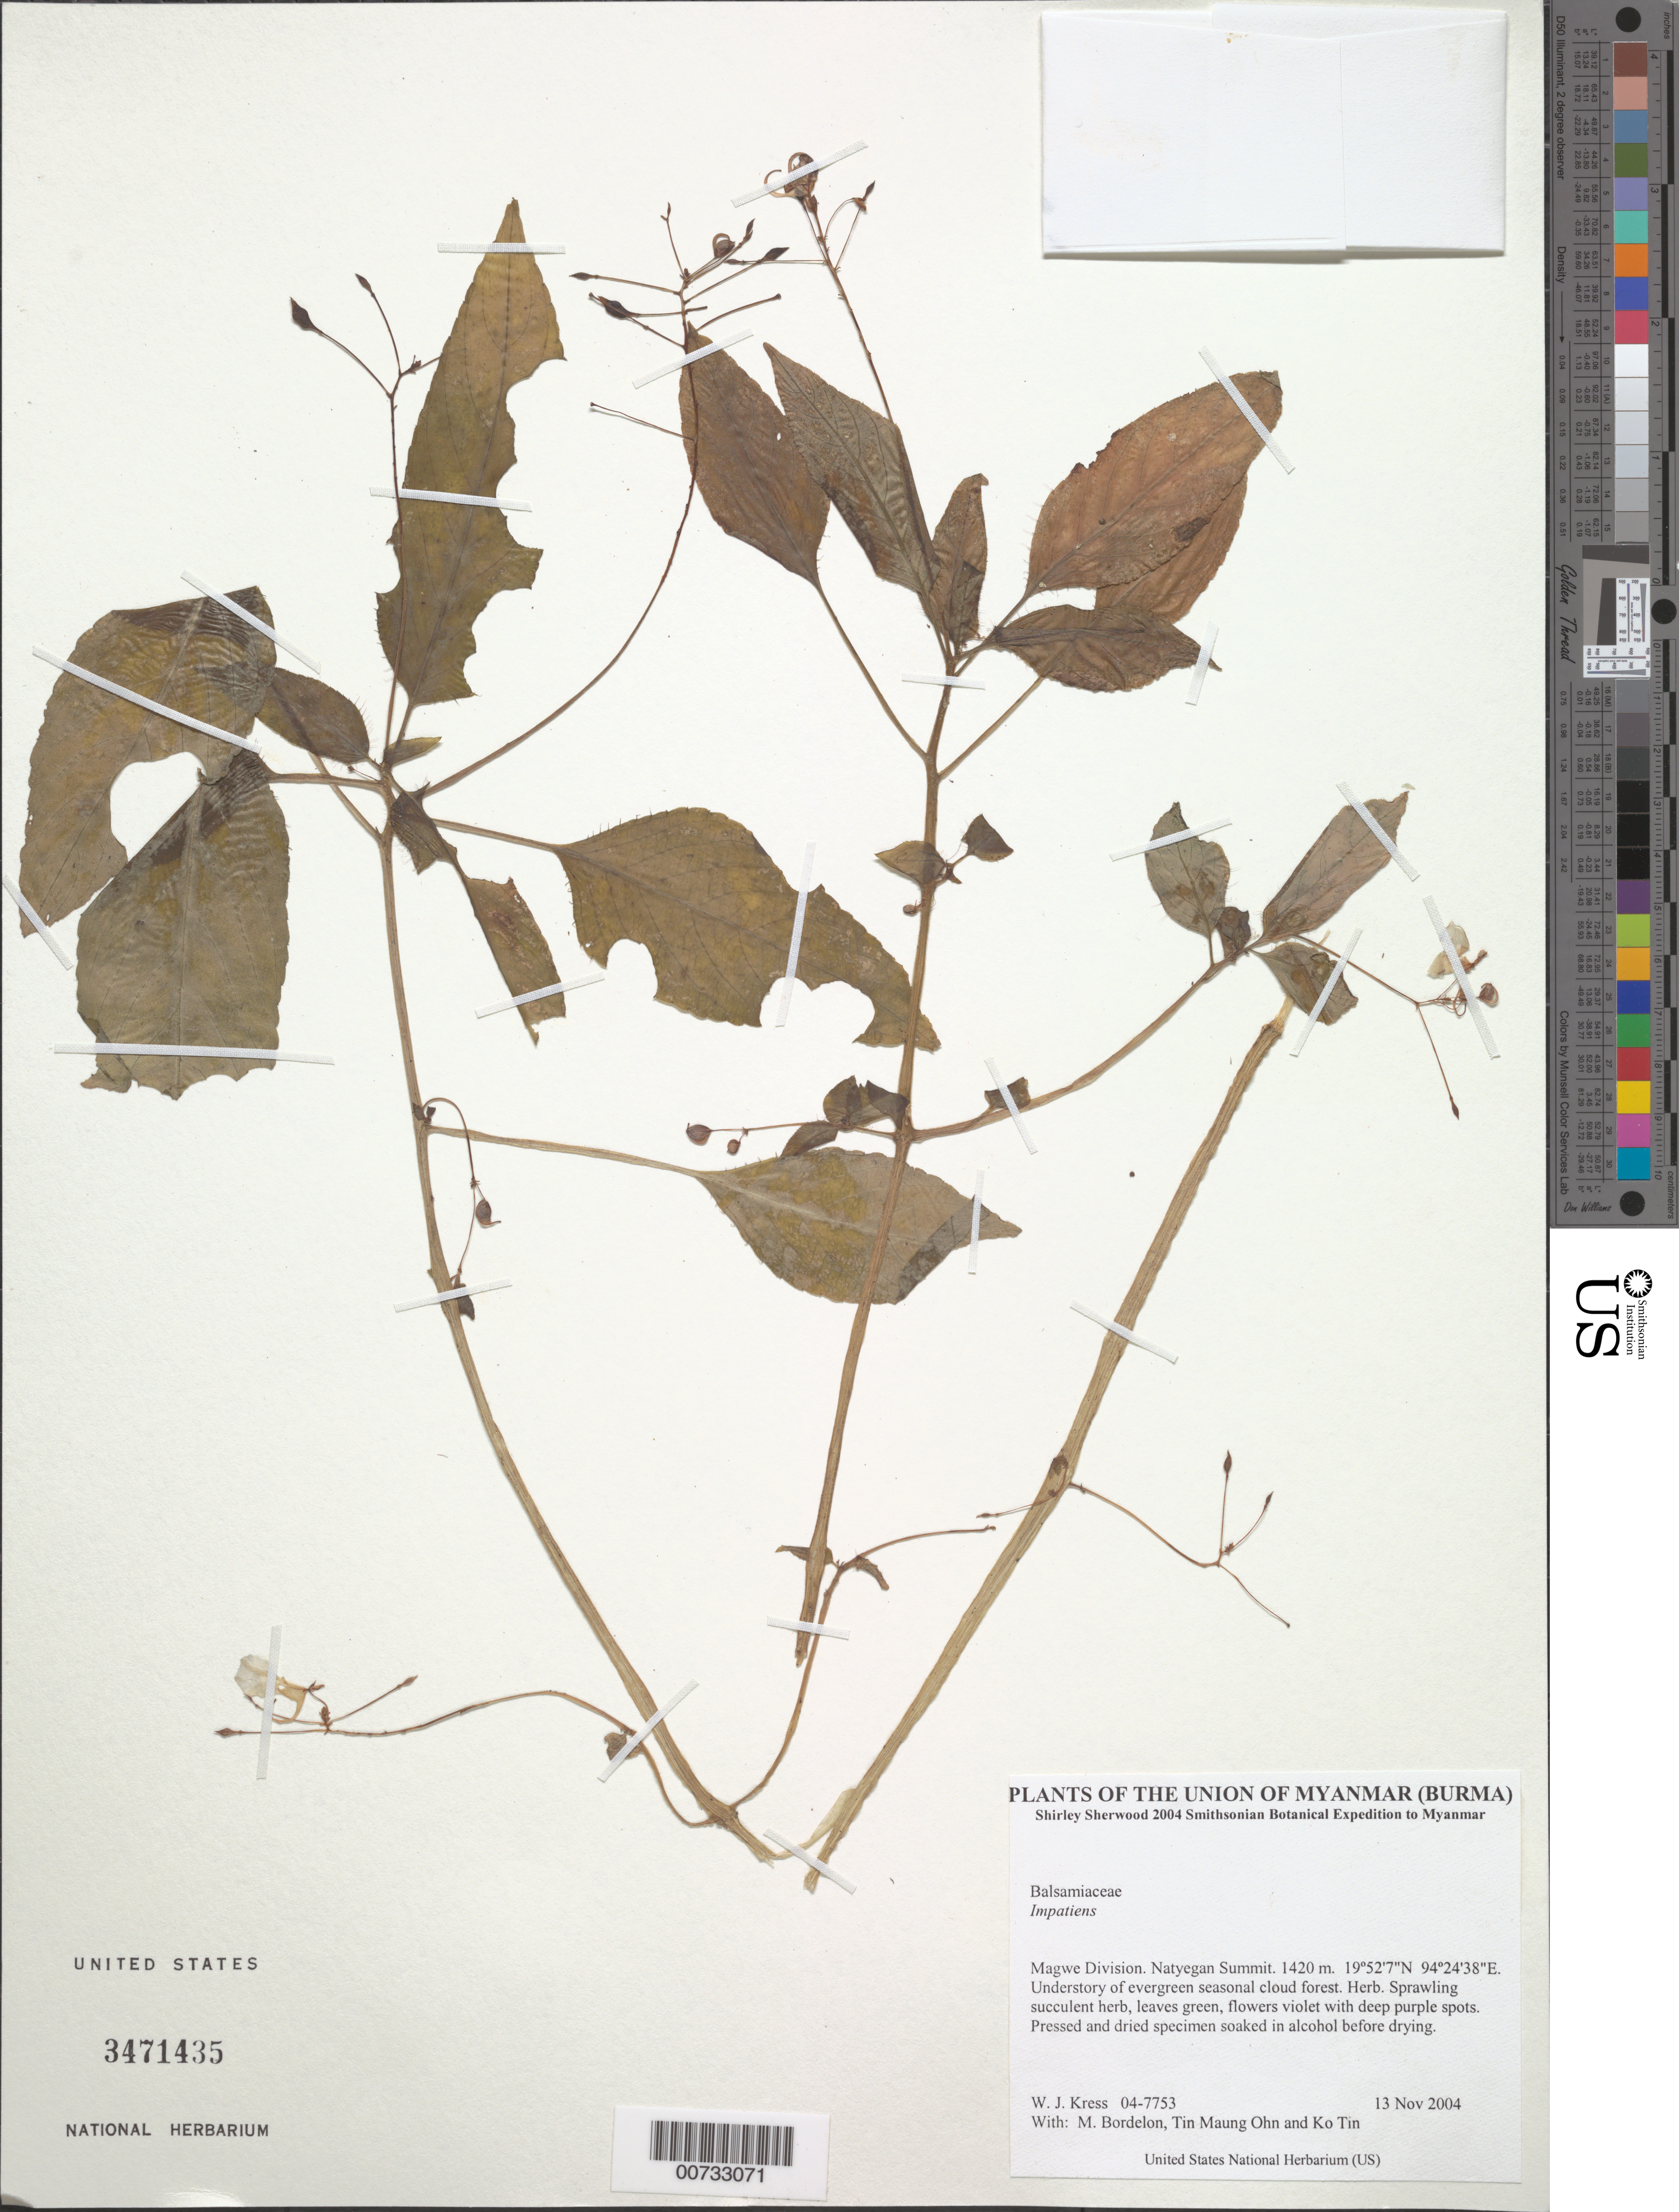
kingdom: Plantae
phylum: Tracheophyta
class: Magnoliopsida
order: Ericales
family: Balsaminaceae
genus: Impatiens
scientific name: Impatiens sp.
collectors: W. J. Kress, M. Bordelon, Tin Maung Ohn & Ko Tin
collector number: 04-7753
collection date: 2004-11-13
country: Myanmar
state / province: Magway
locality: Natyegan Summit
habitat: Understory of evergreen seasonal cloud forest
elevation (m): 1420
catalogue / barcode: US 3471435